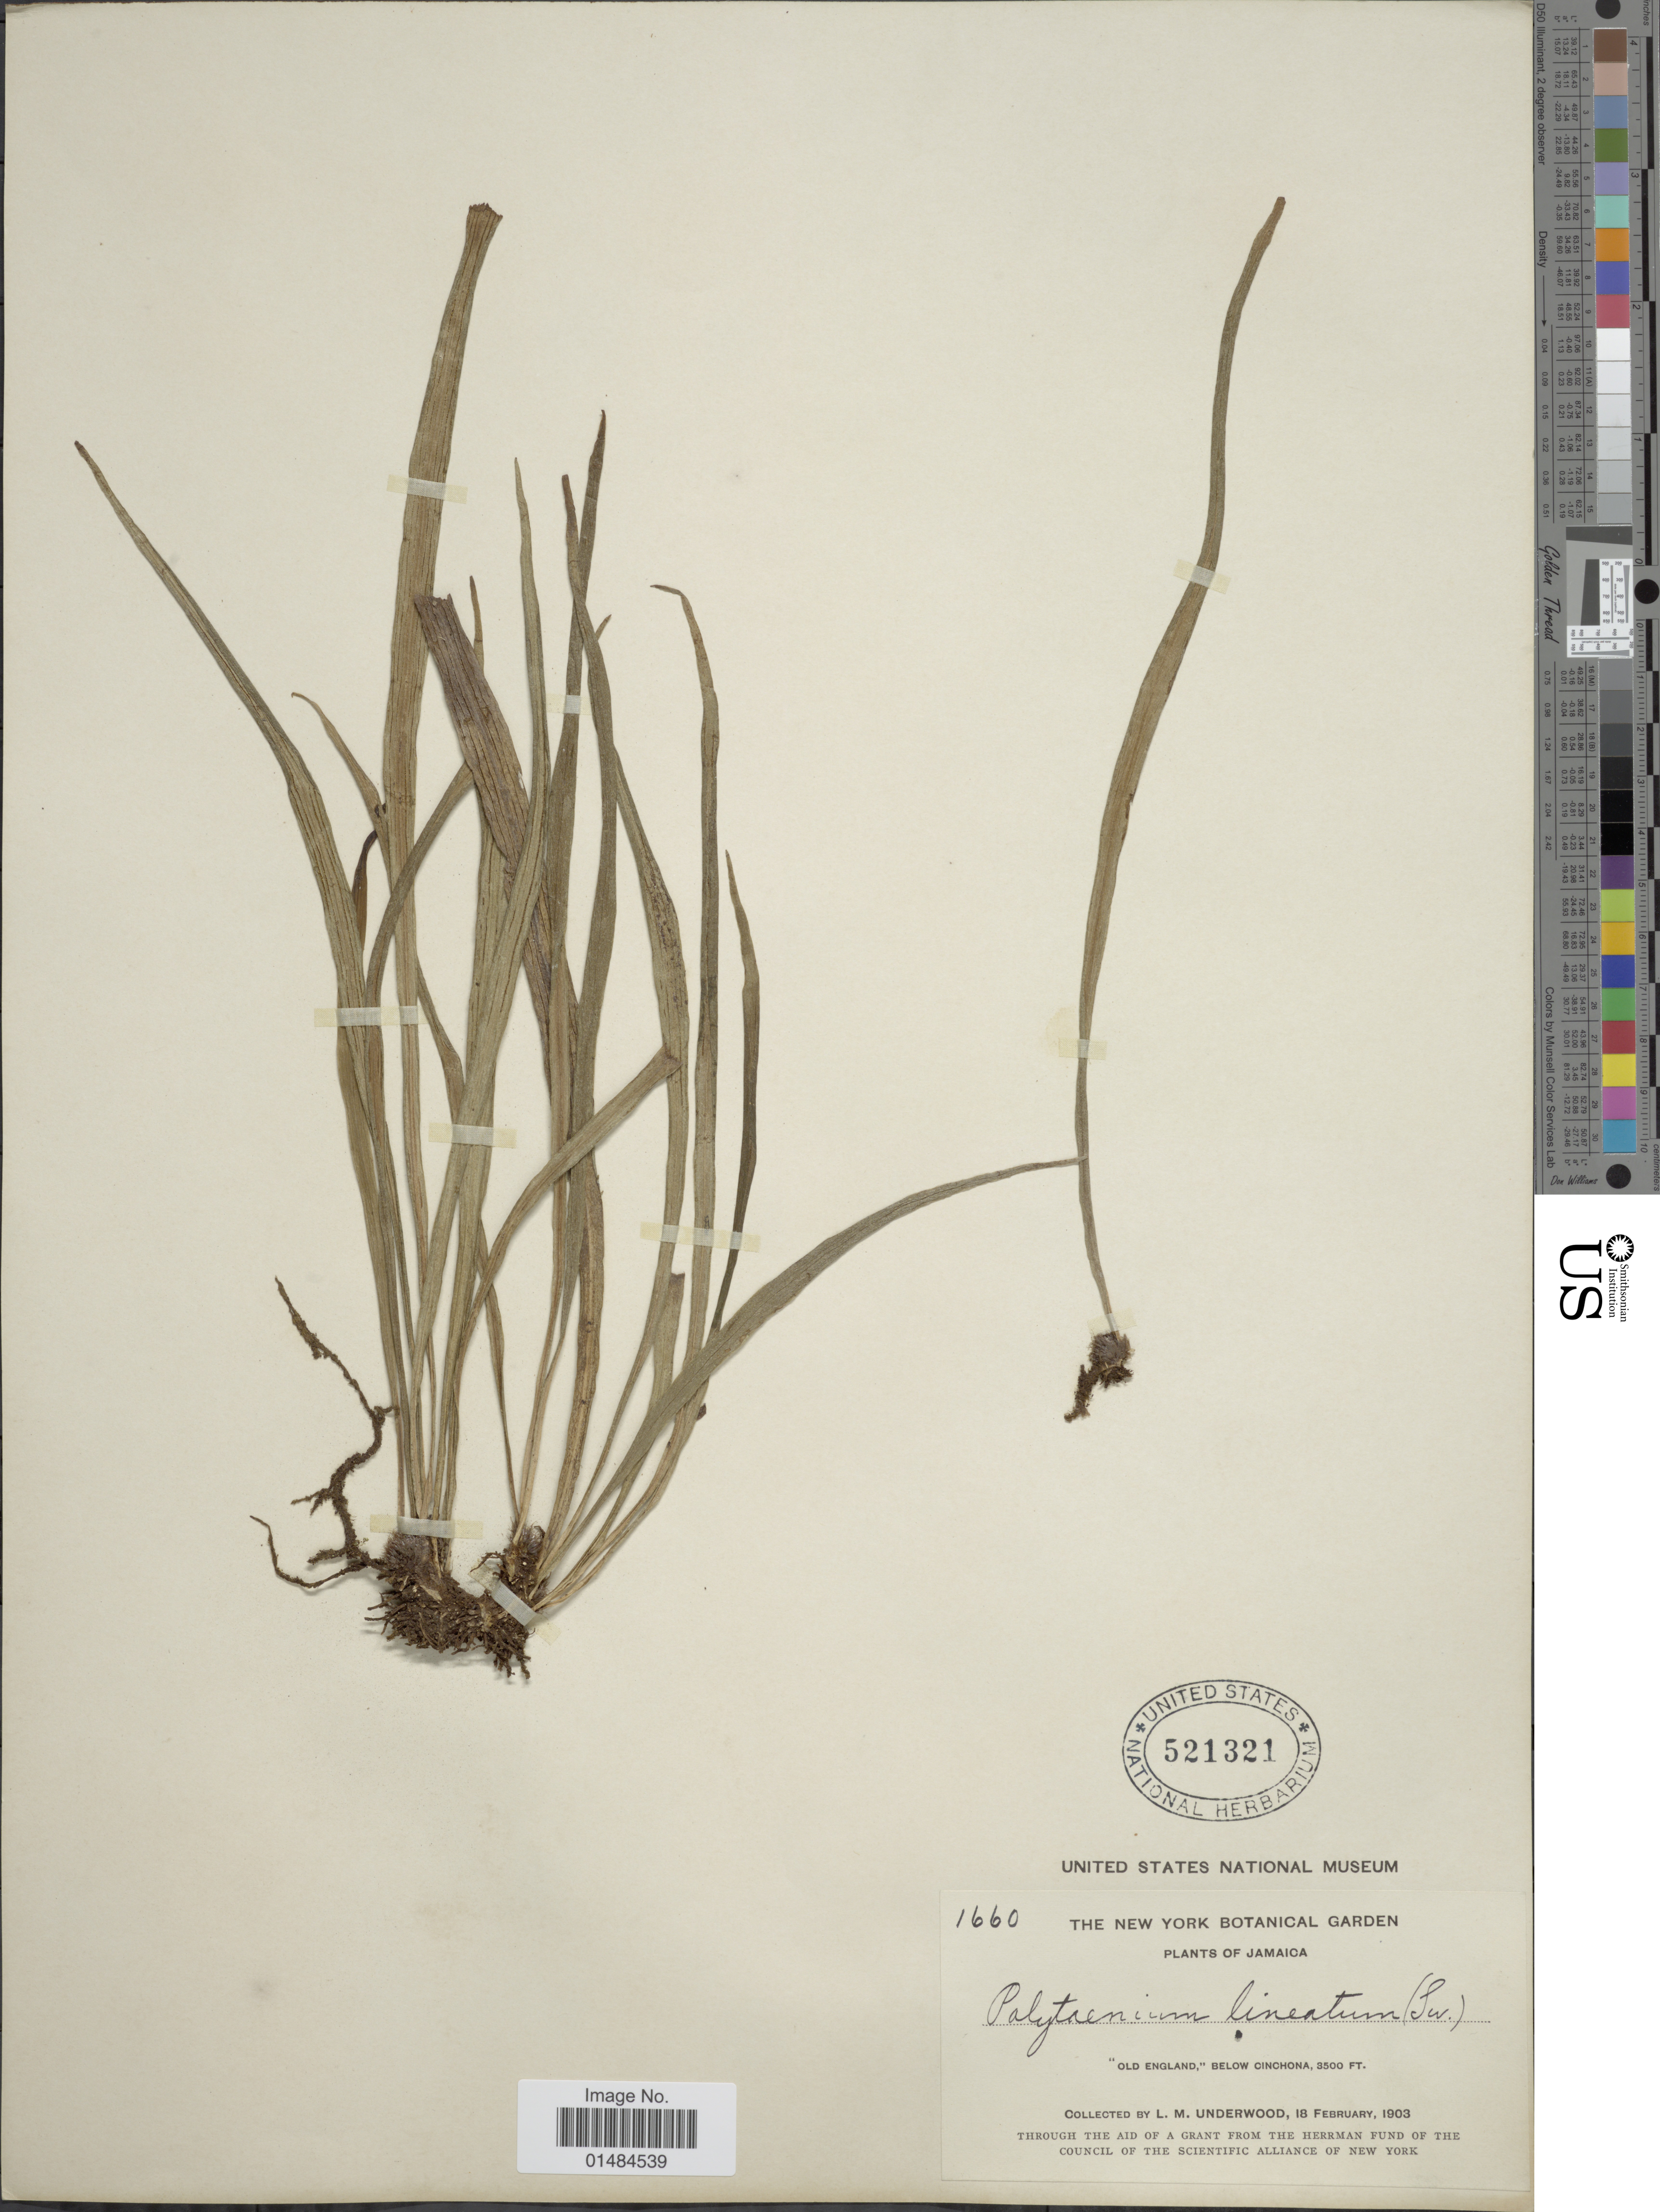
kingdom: Plantae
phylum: Tracheophyta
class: Polypodiopsida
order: Polypodiales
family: Pteridaceae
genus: Polytaenium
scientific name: Polytaenium lineatum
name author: (Sw.) J. Sm.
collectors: L. M. Underwood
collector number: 1660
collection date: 1903-02-18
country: Jamaica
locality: Old England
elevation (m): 1067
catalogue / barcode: US 521321